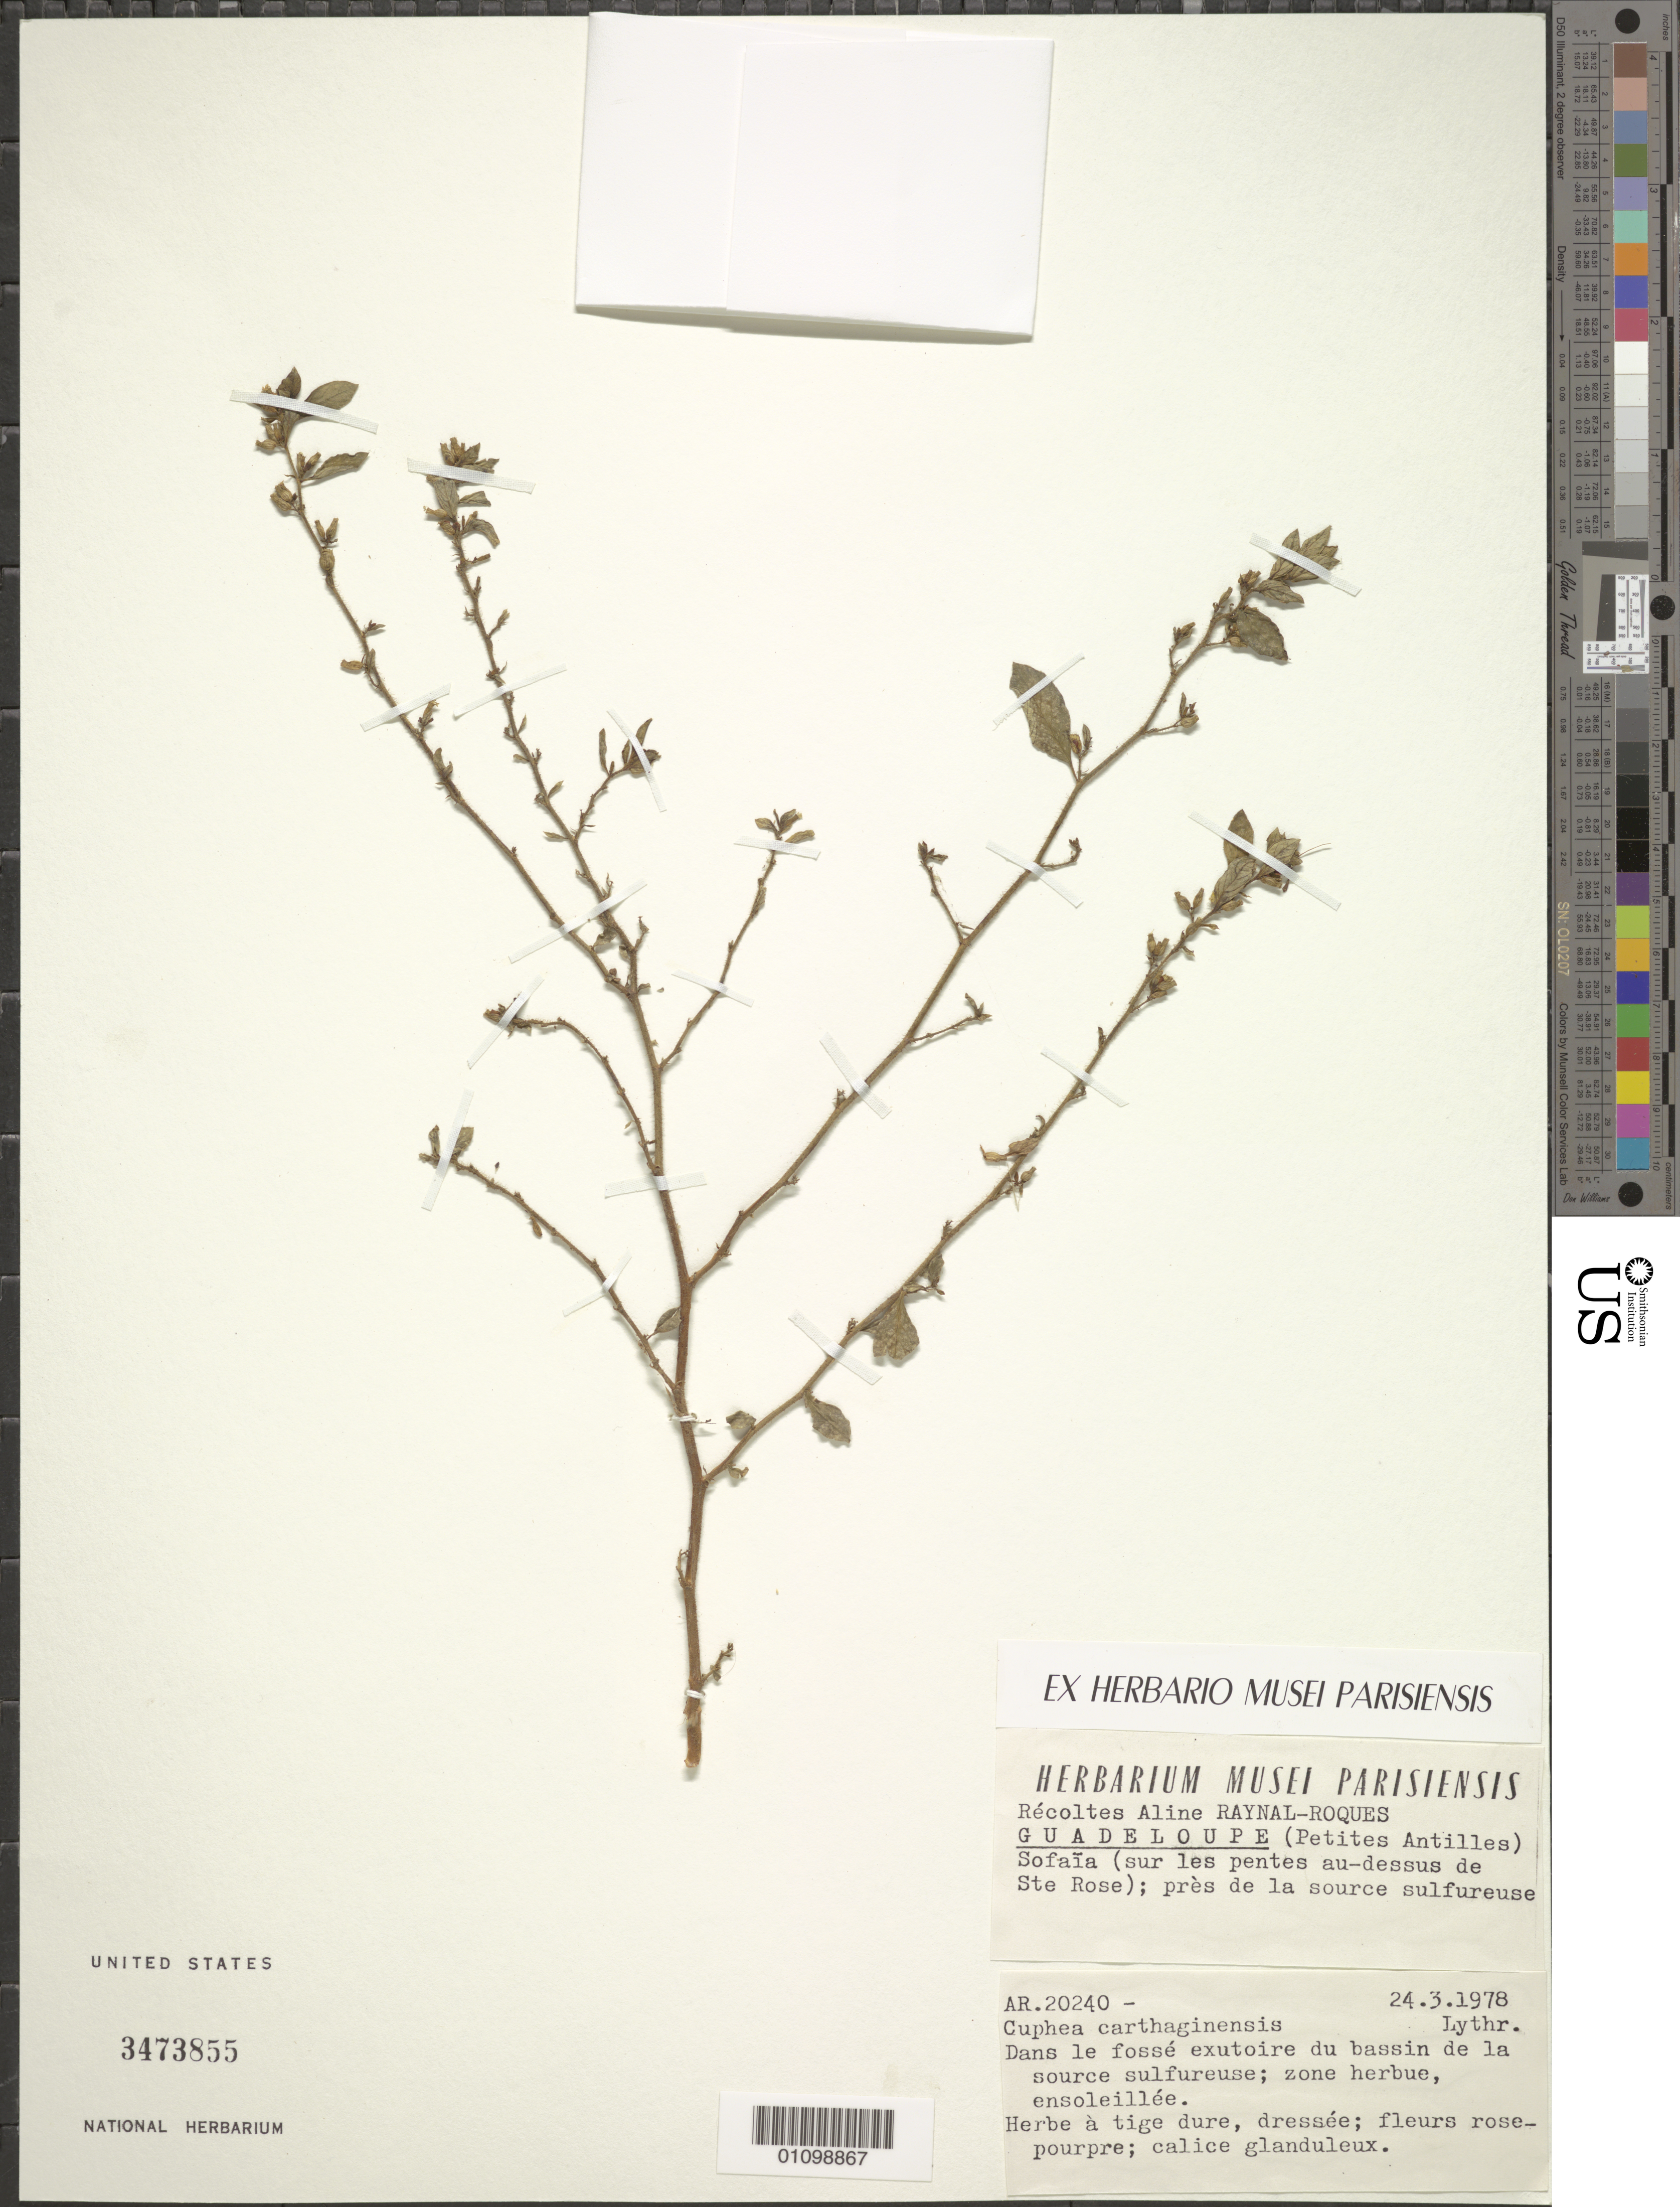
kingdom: Plantae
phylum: Tracheophyta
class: Magnoliopsida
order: Myrtales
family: Lythraceae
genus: Cuphea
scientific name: Cuphea carthagenensis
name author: (Jacq.) J.F. Macbr.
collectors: A. M. Raynal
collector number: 20240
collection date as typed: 24 Mar 1978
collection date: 1978-03-24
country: Guadeloupe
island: Basse Terre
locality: Petites Antilees Sofaia, sur les pentes au-dessus de Ste Rose; pres de la source sulfureuse.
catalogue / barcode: US 3473855